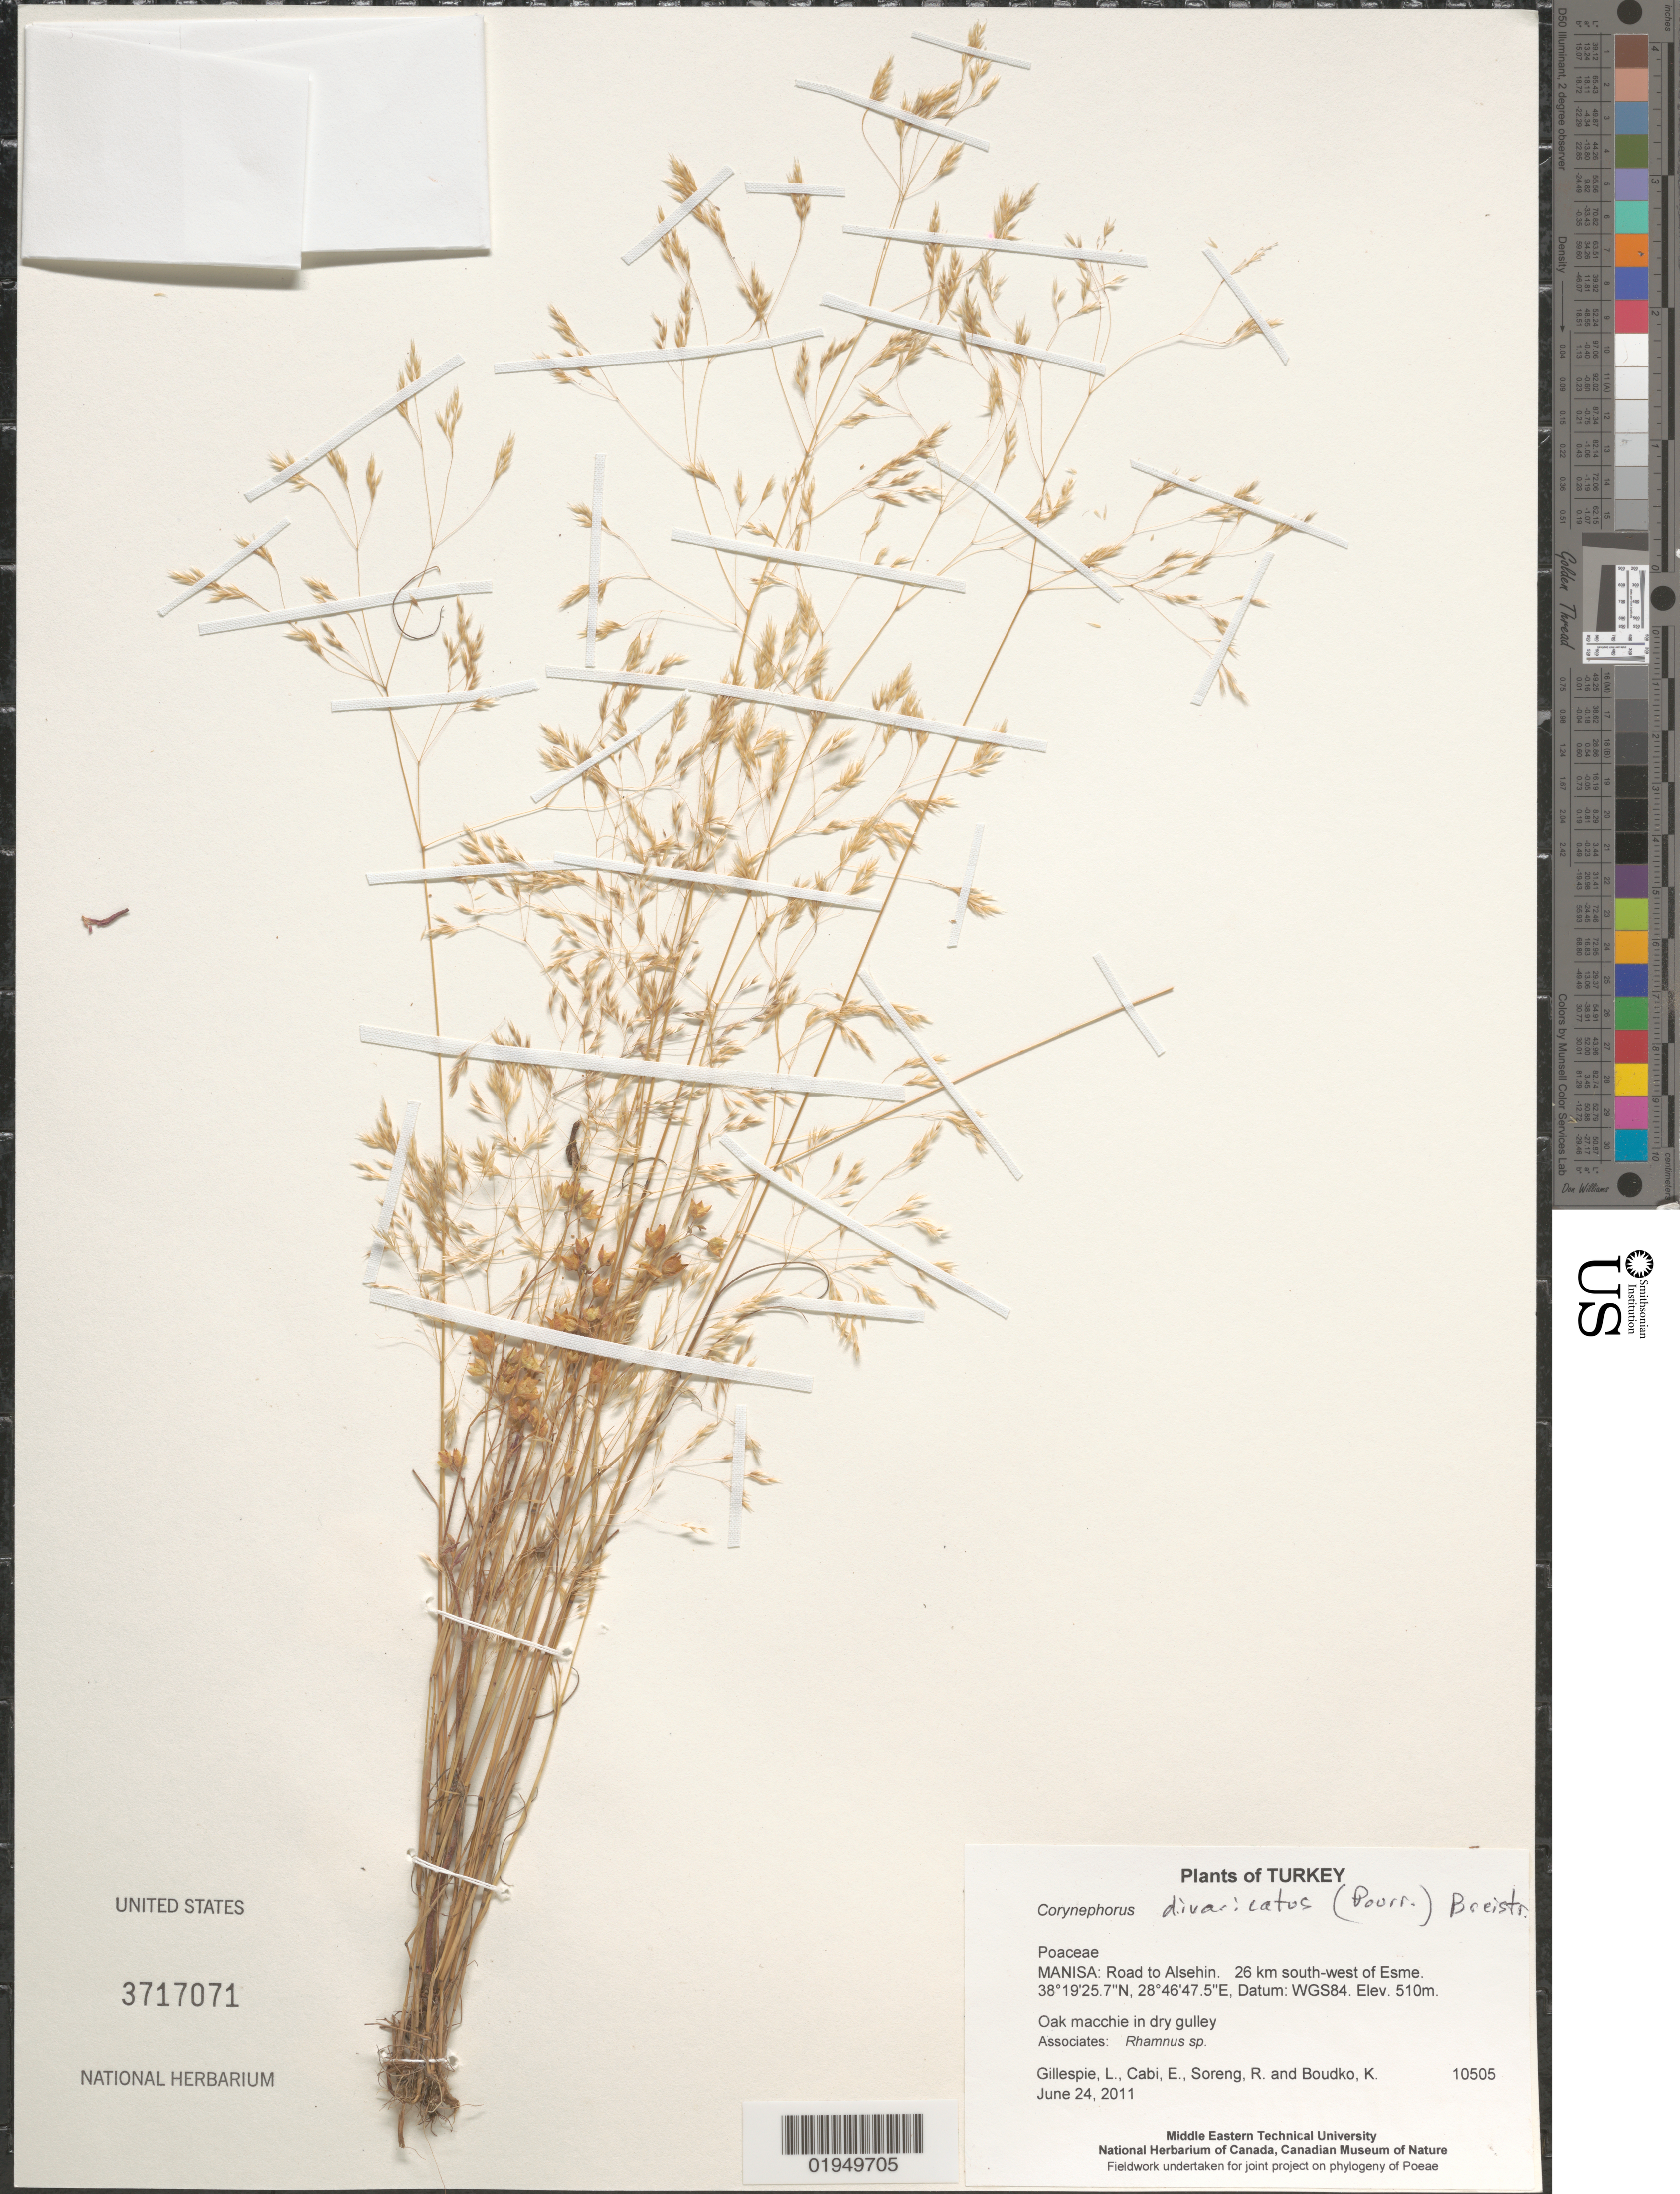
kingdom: Plantae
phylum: Tracheophyta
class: Liliopsida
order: Poales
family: Poaceae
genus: Corynephorus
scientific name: Corynephorus divaricatus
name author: (Pourr.) Breistroffer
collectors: L. J. Gillespie, E. Cabi, R. J. Soreng & K. Boudko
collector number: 10505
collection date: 2011-06-24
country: Turkey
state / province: Manisa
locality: Road to Alsehin. 26 km south-west of Esme.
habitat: Oak macchie in dry gulley.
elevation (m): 510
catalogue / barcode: US 3717071